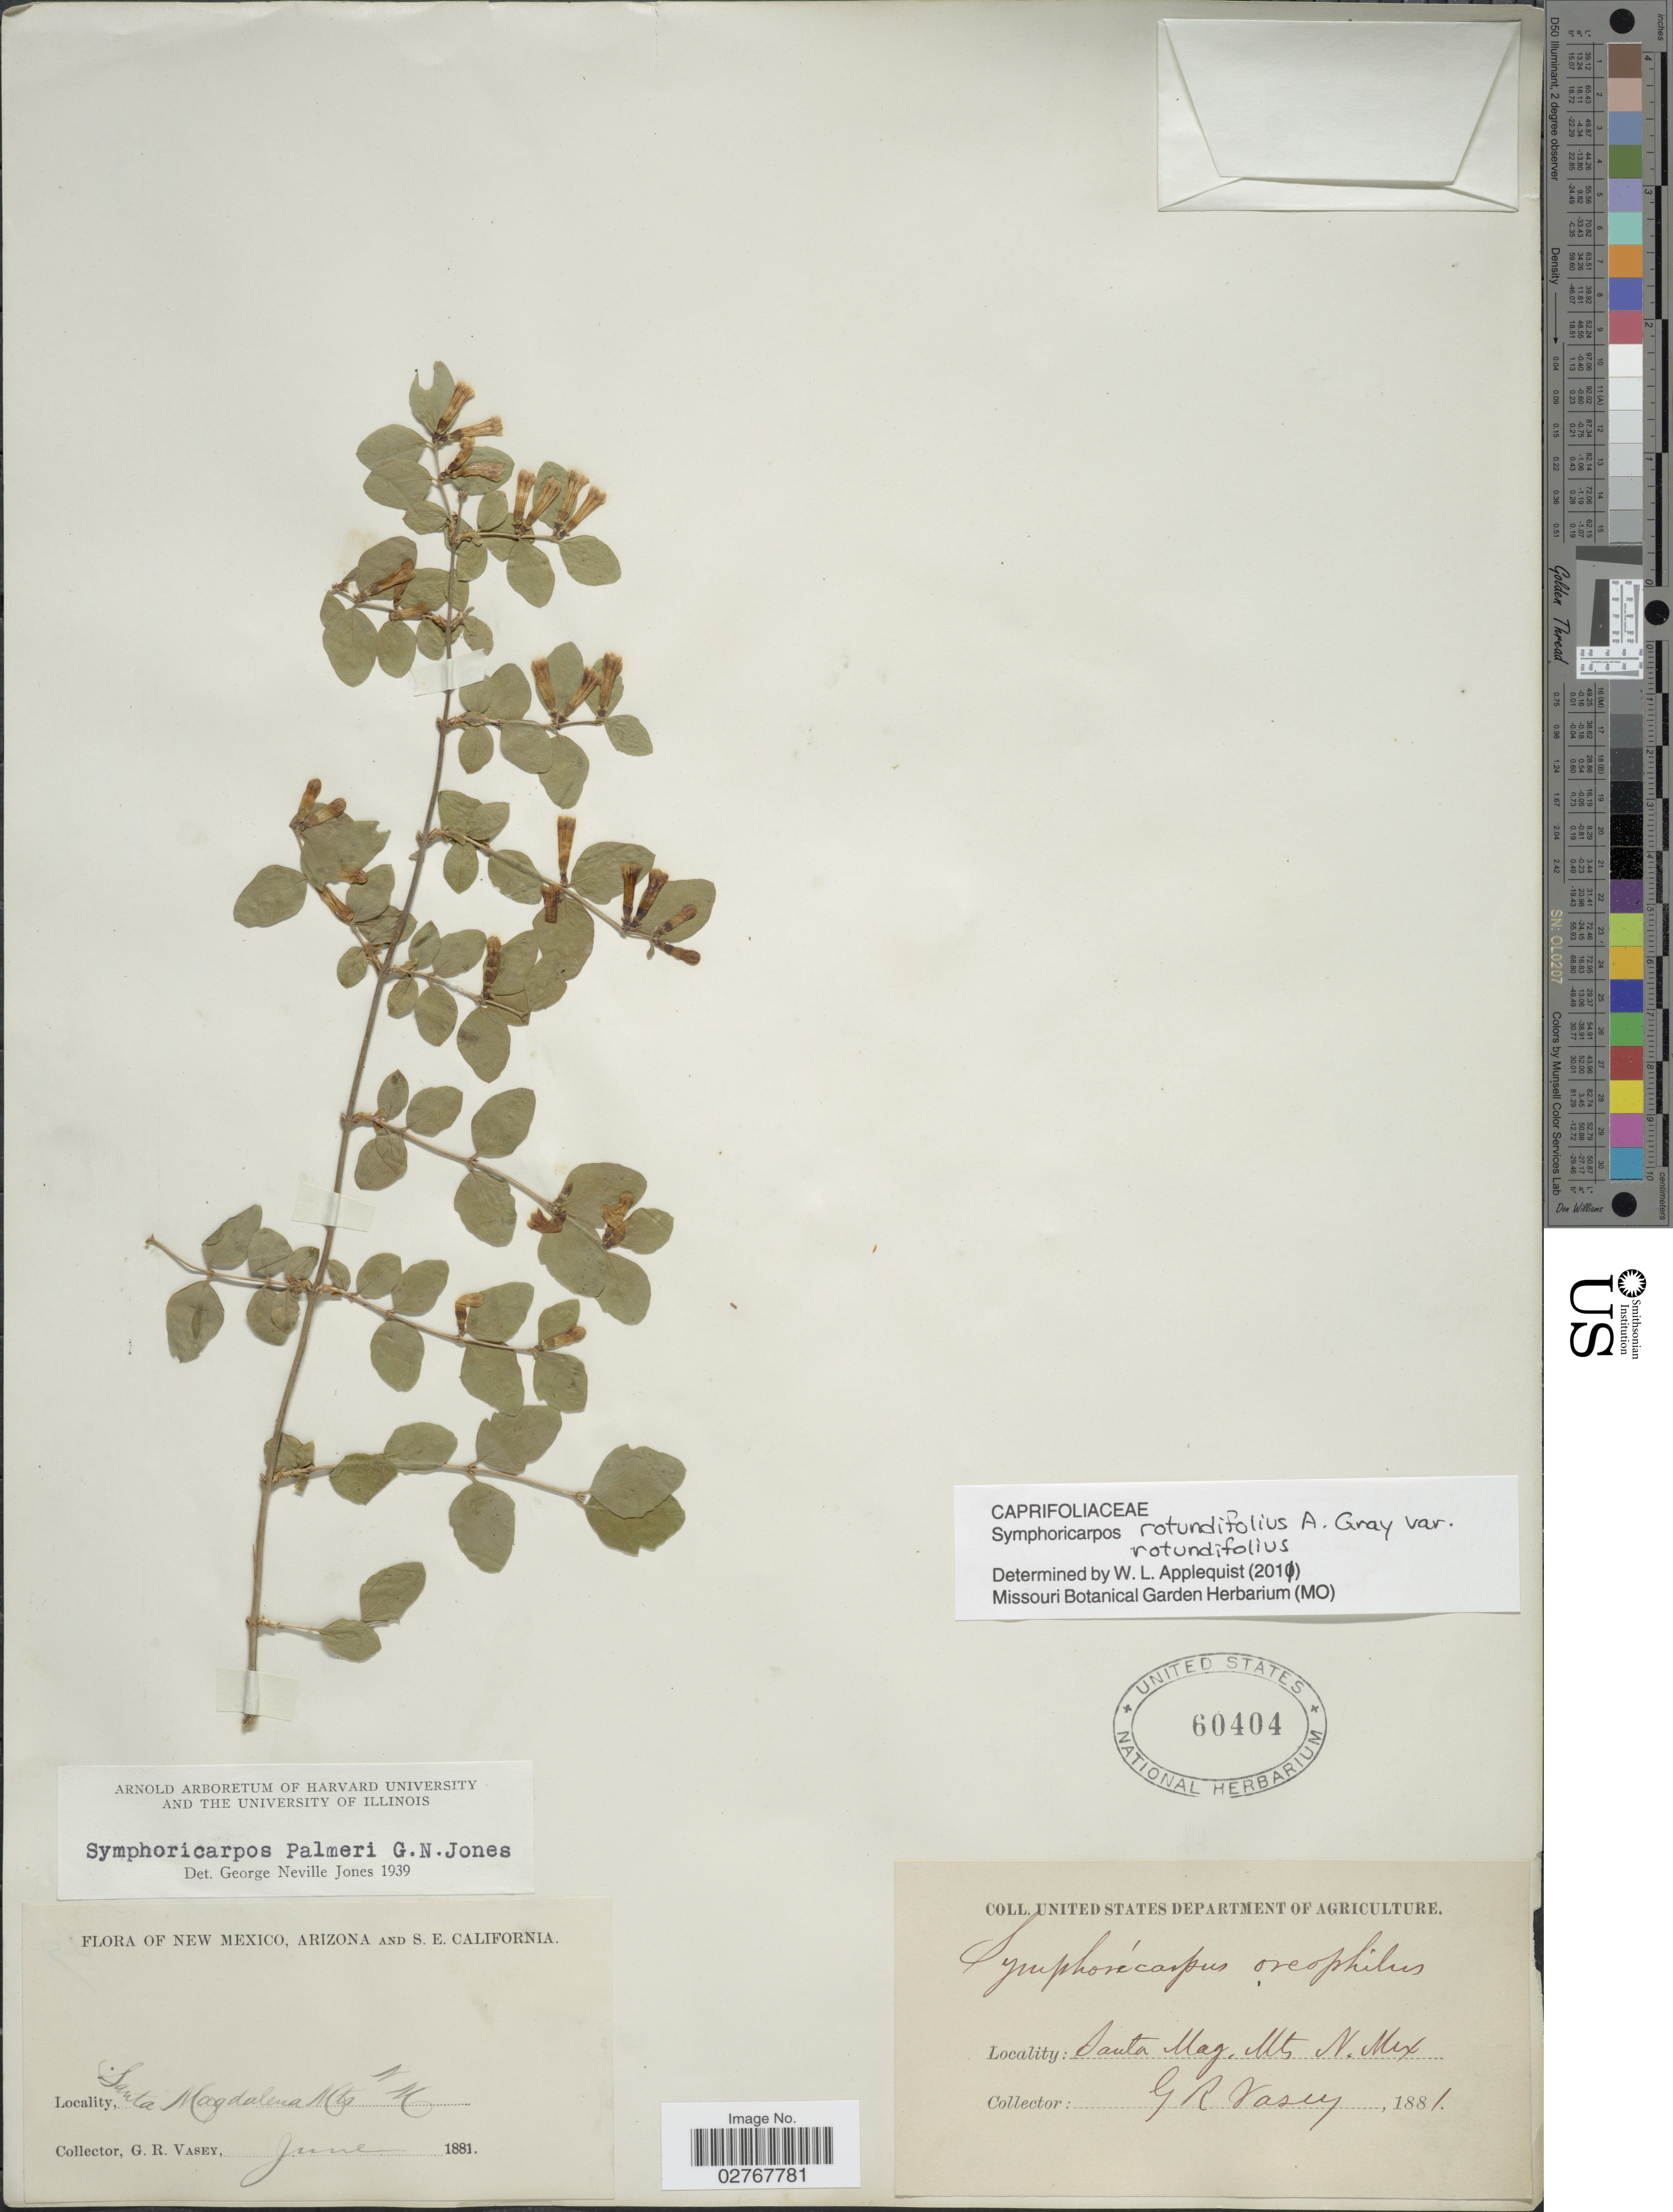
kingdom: Plantae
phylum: Tracheophyta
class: Magnoliopsida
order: Dipsacales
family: Caprifoliaceae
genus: Symphoricarpos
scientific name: Symphoricarpos rotundifolius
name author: A. Gray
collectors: G. R. Vasey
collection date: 1881-06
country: United States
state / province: New Mexico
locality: Santa Magdalena Mts.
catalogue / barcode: US 60404